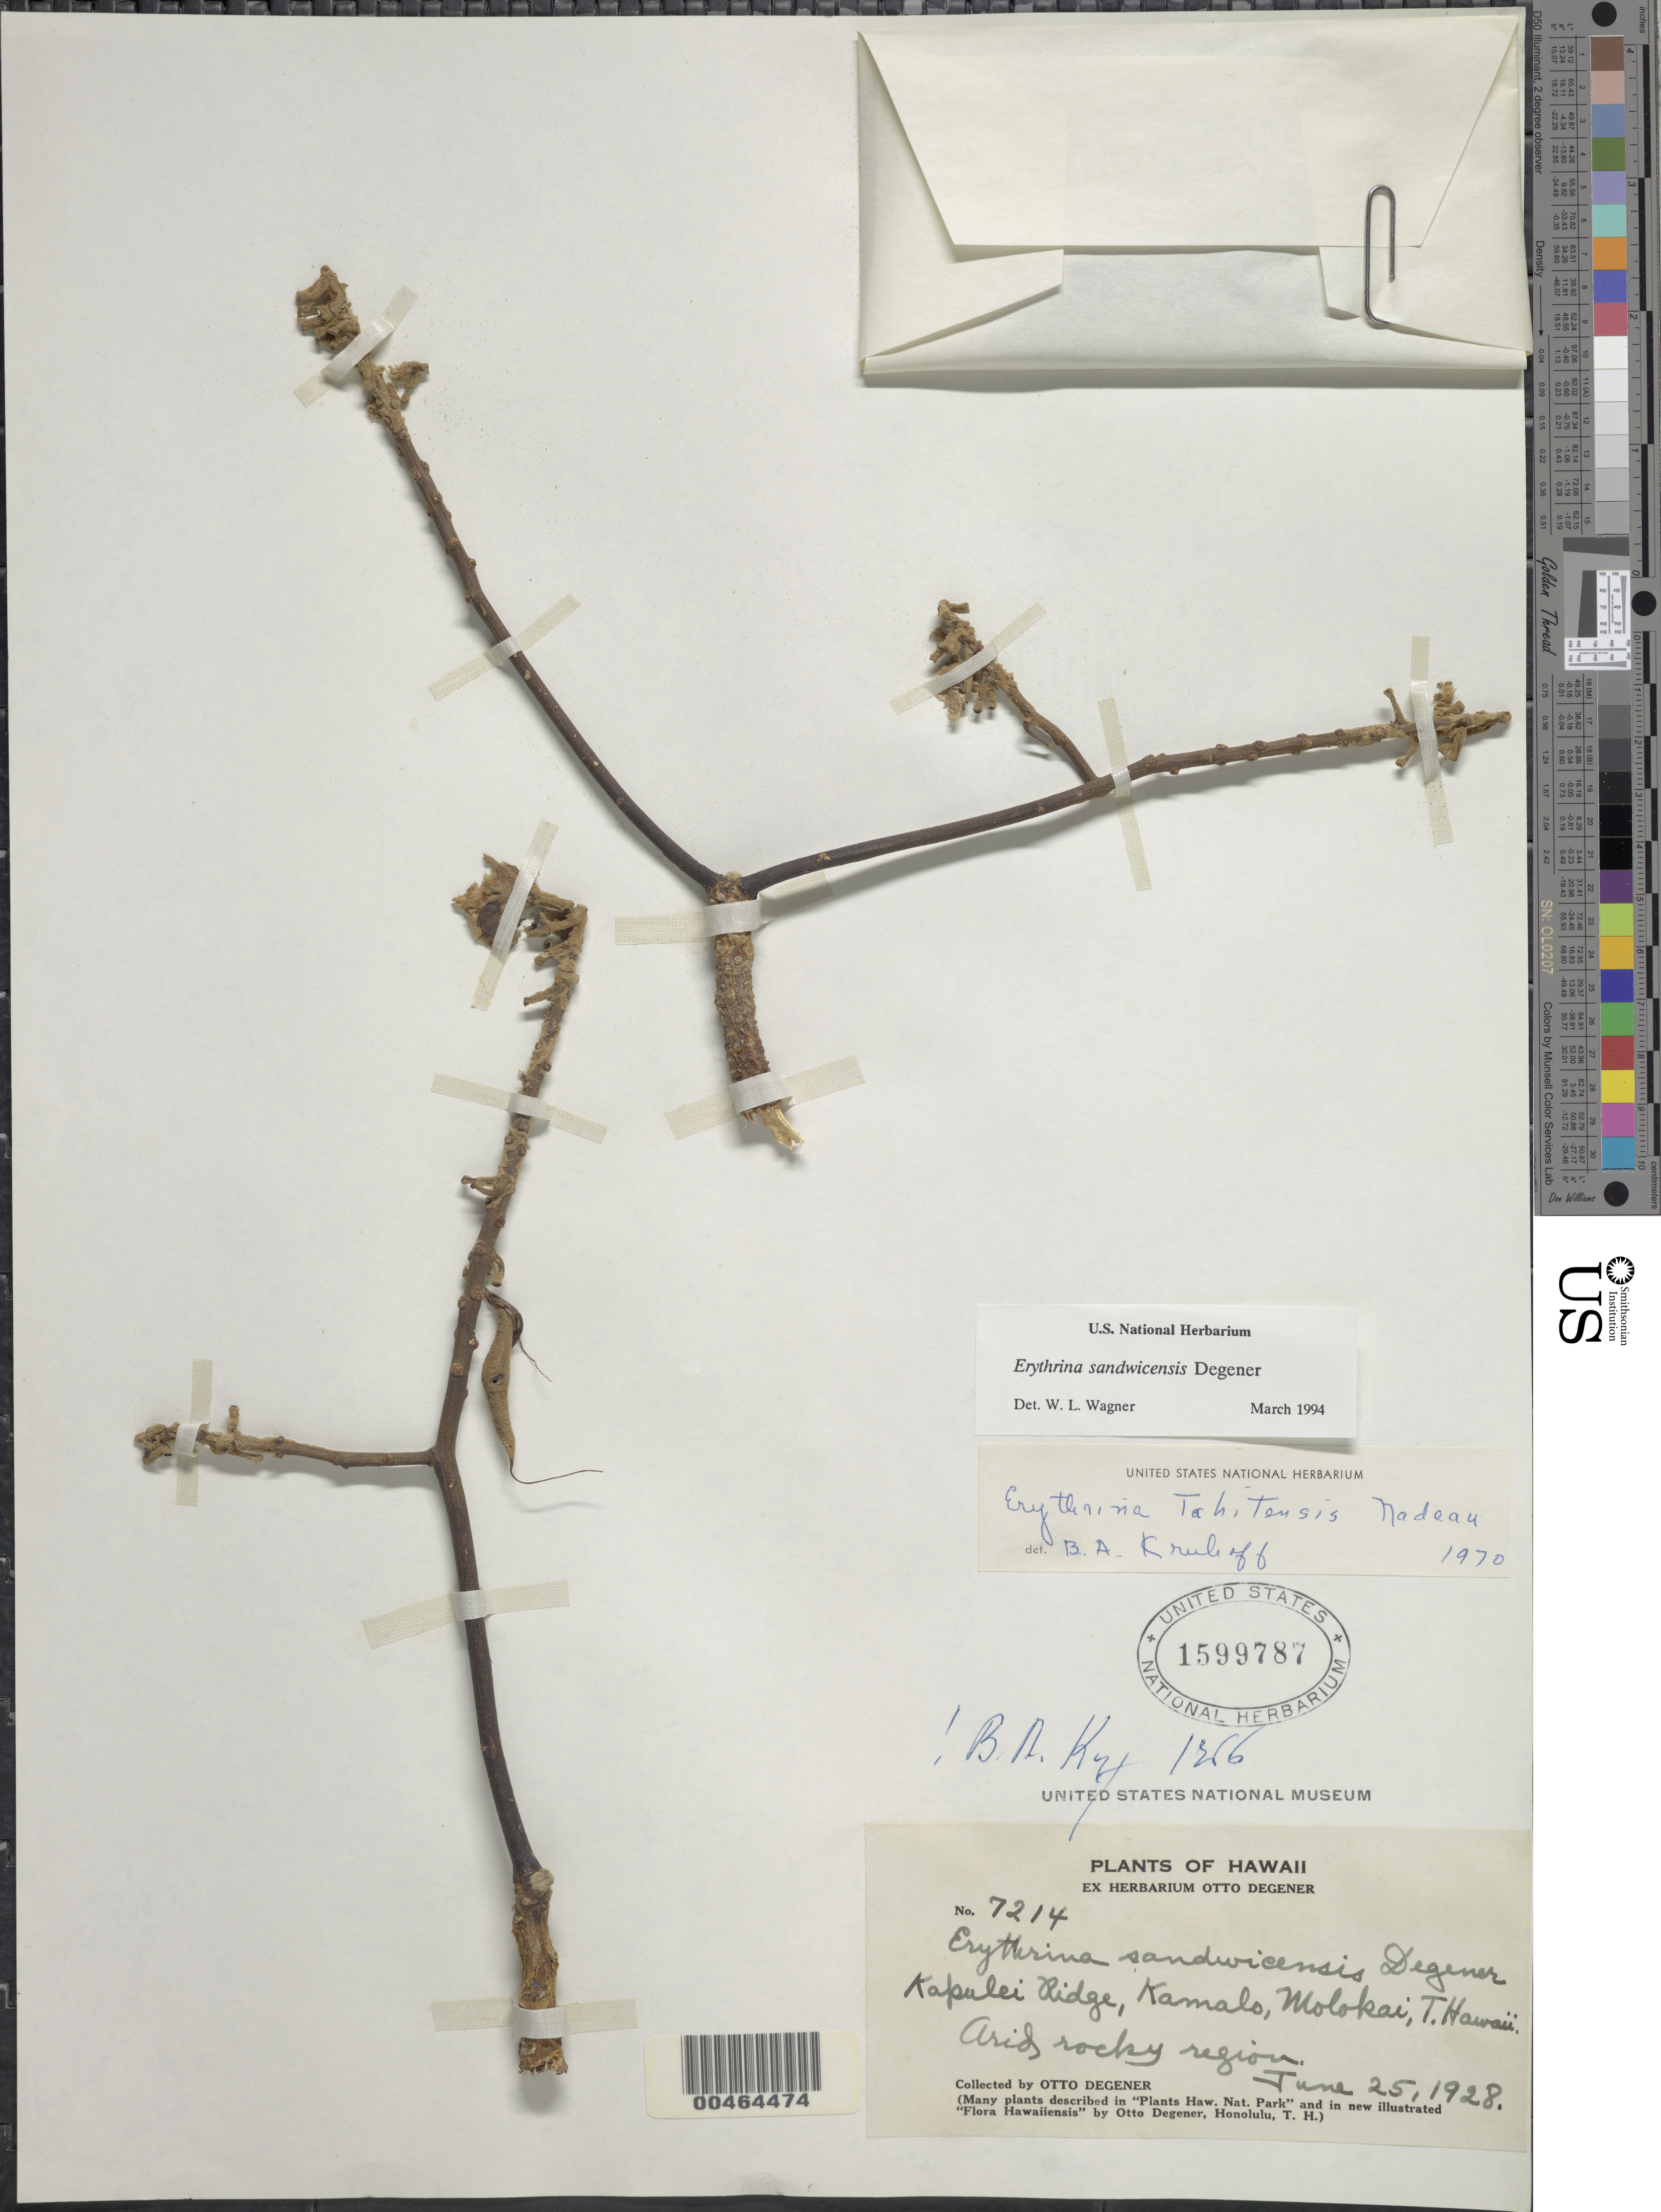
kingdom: Plantae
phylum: Tracheophyta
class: Magnoliopsida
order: Fabales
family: Fabaceae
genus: Erythrina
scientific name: Erythrina sandwicensis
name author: O. Deg.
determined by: Wagner, W. L., (BOT), Smithsonian Institution - National Museum of Natural History (UNITED STATES)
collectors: O. Degener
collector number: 7214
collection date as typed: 25 Jun 1928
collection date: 1928-06-25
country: United States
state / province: Hawaii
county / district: Maui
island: Moloka'i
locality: Kapulei Ridge, Kamalo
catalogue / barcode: US 1599787